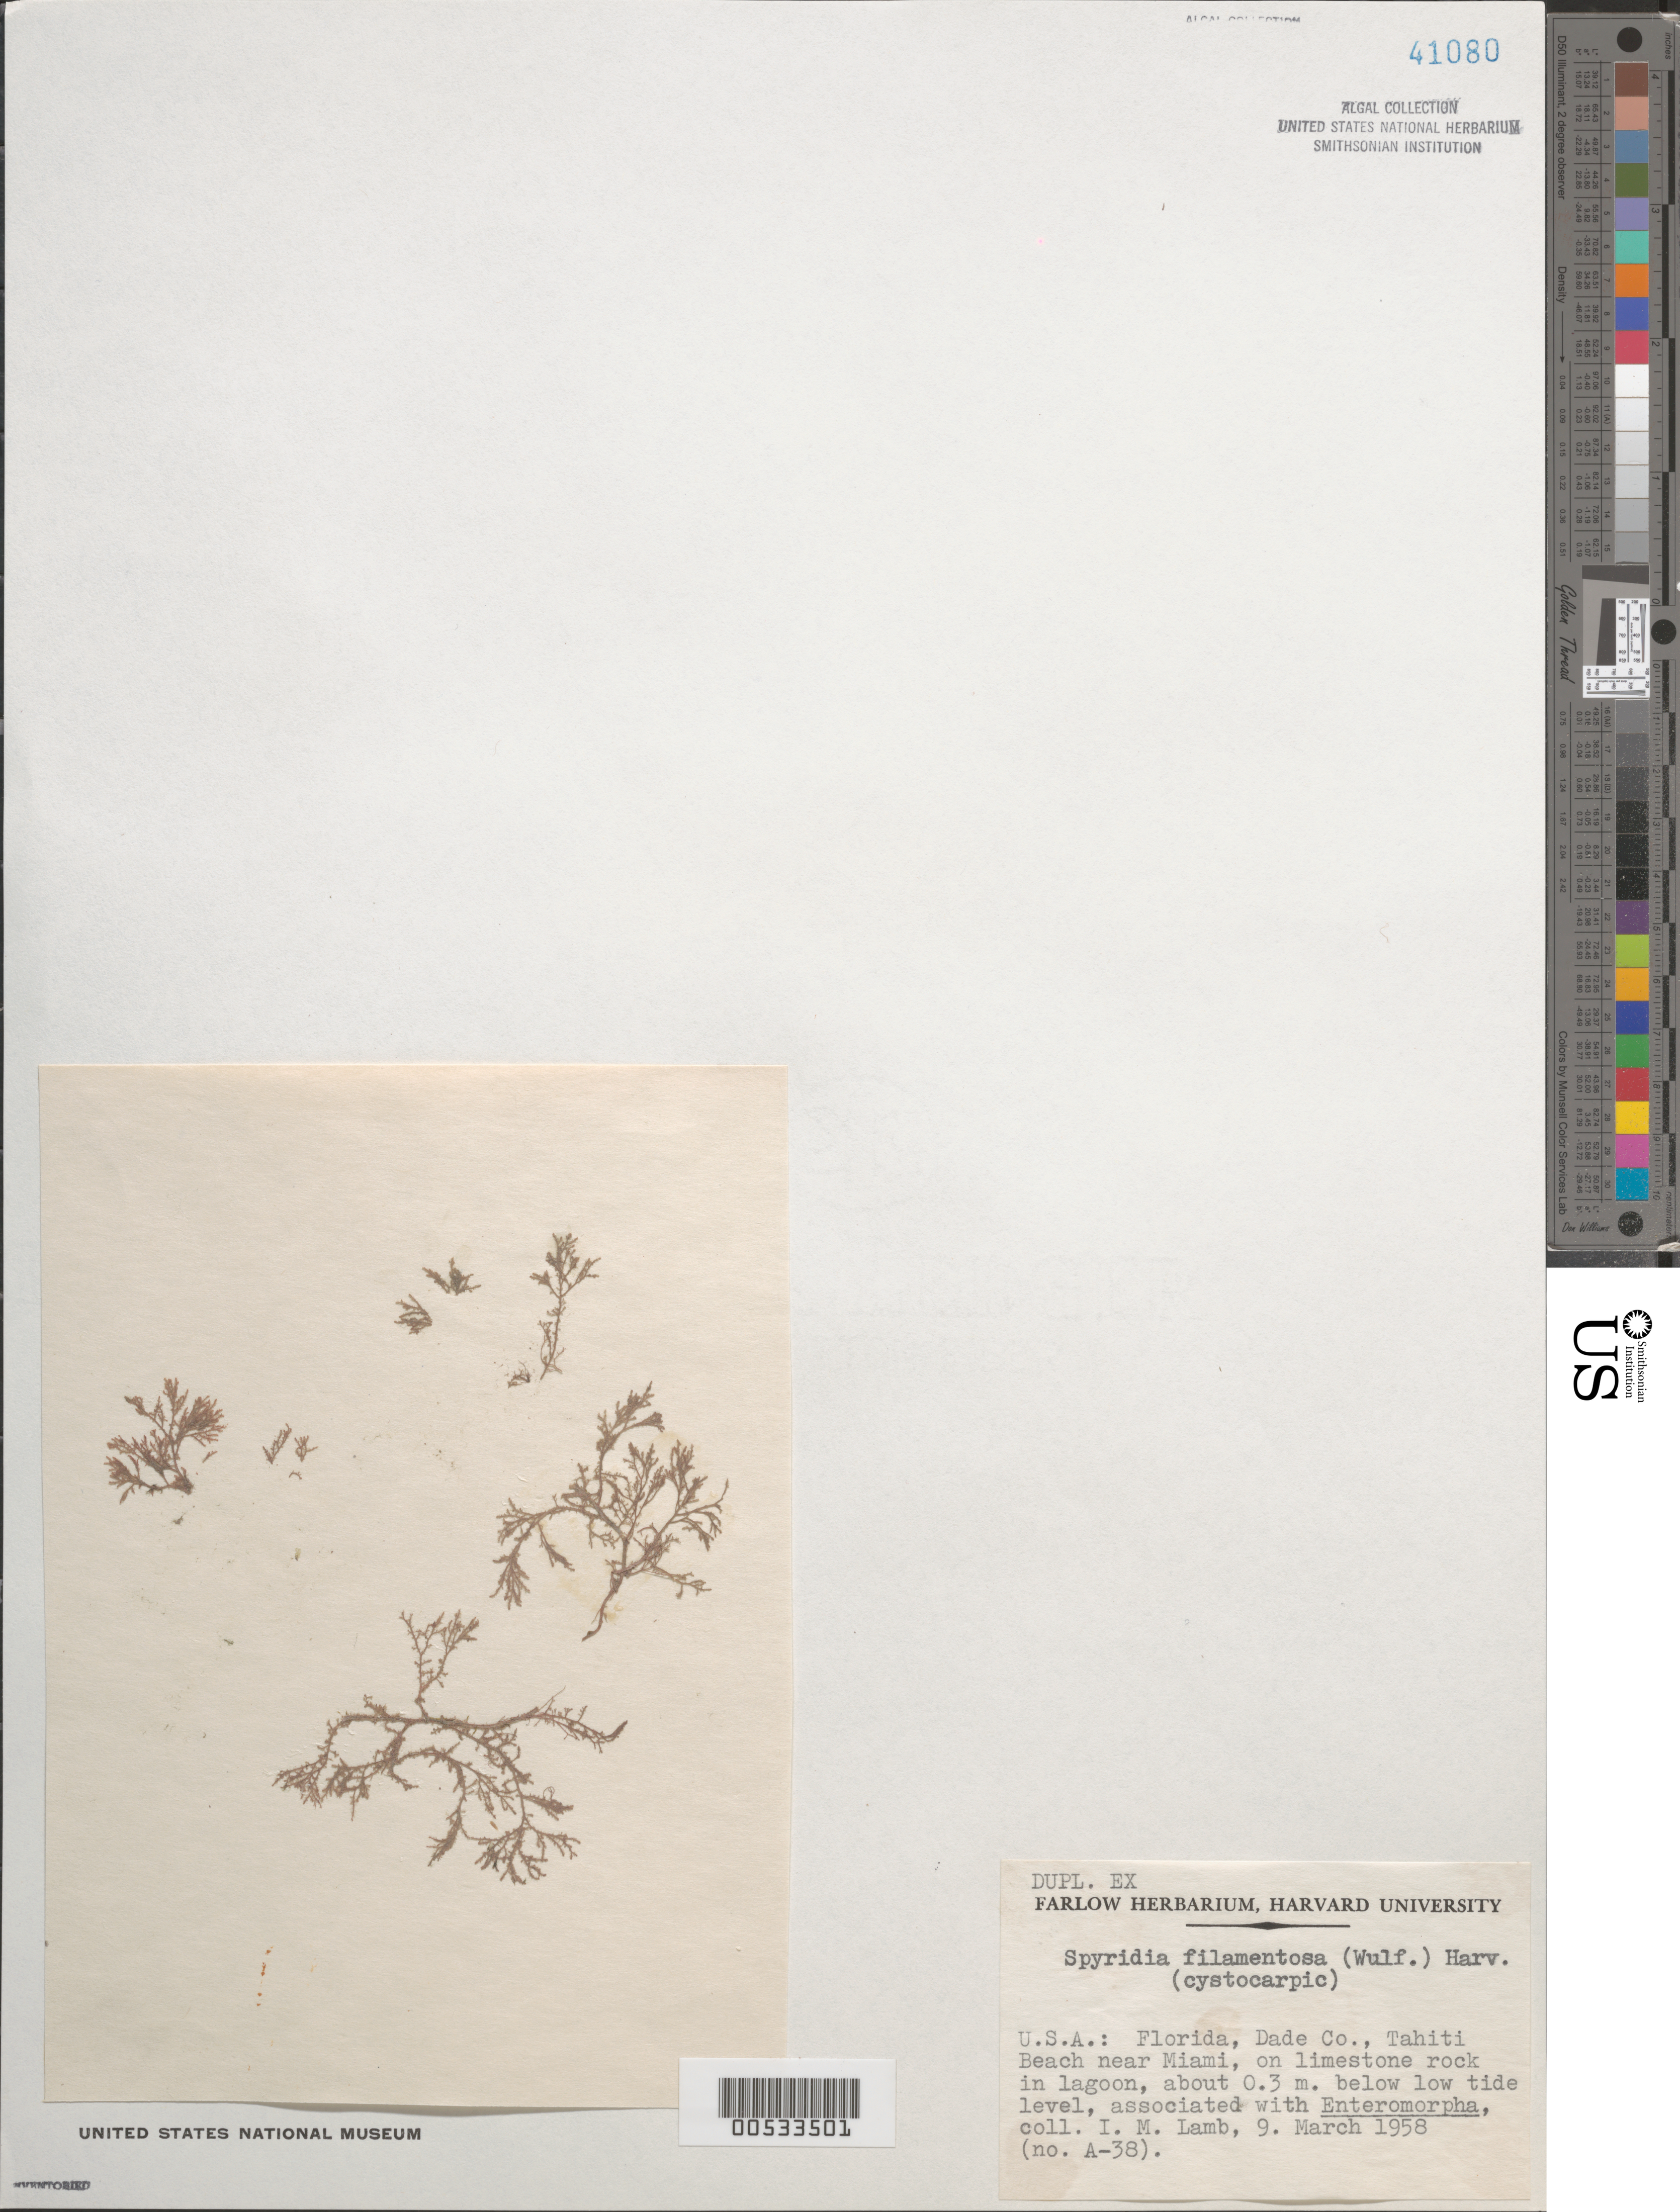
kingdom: Plantae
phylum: Rhodophyta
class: Florideophyceae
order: Ceramiales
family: Spyridiaceae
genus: Spyridia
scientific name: Spyridia filamentosa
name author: (Wulfen) Harv.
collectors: I. M. Lamb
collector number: A-38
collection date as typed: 09 Mar 1958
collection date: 1958-03-09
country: United States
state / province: Florida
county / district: Miami-Dade County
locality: Tahiti Beach near Miami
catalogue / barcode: US 41080